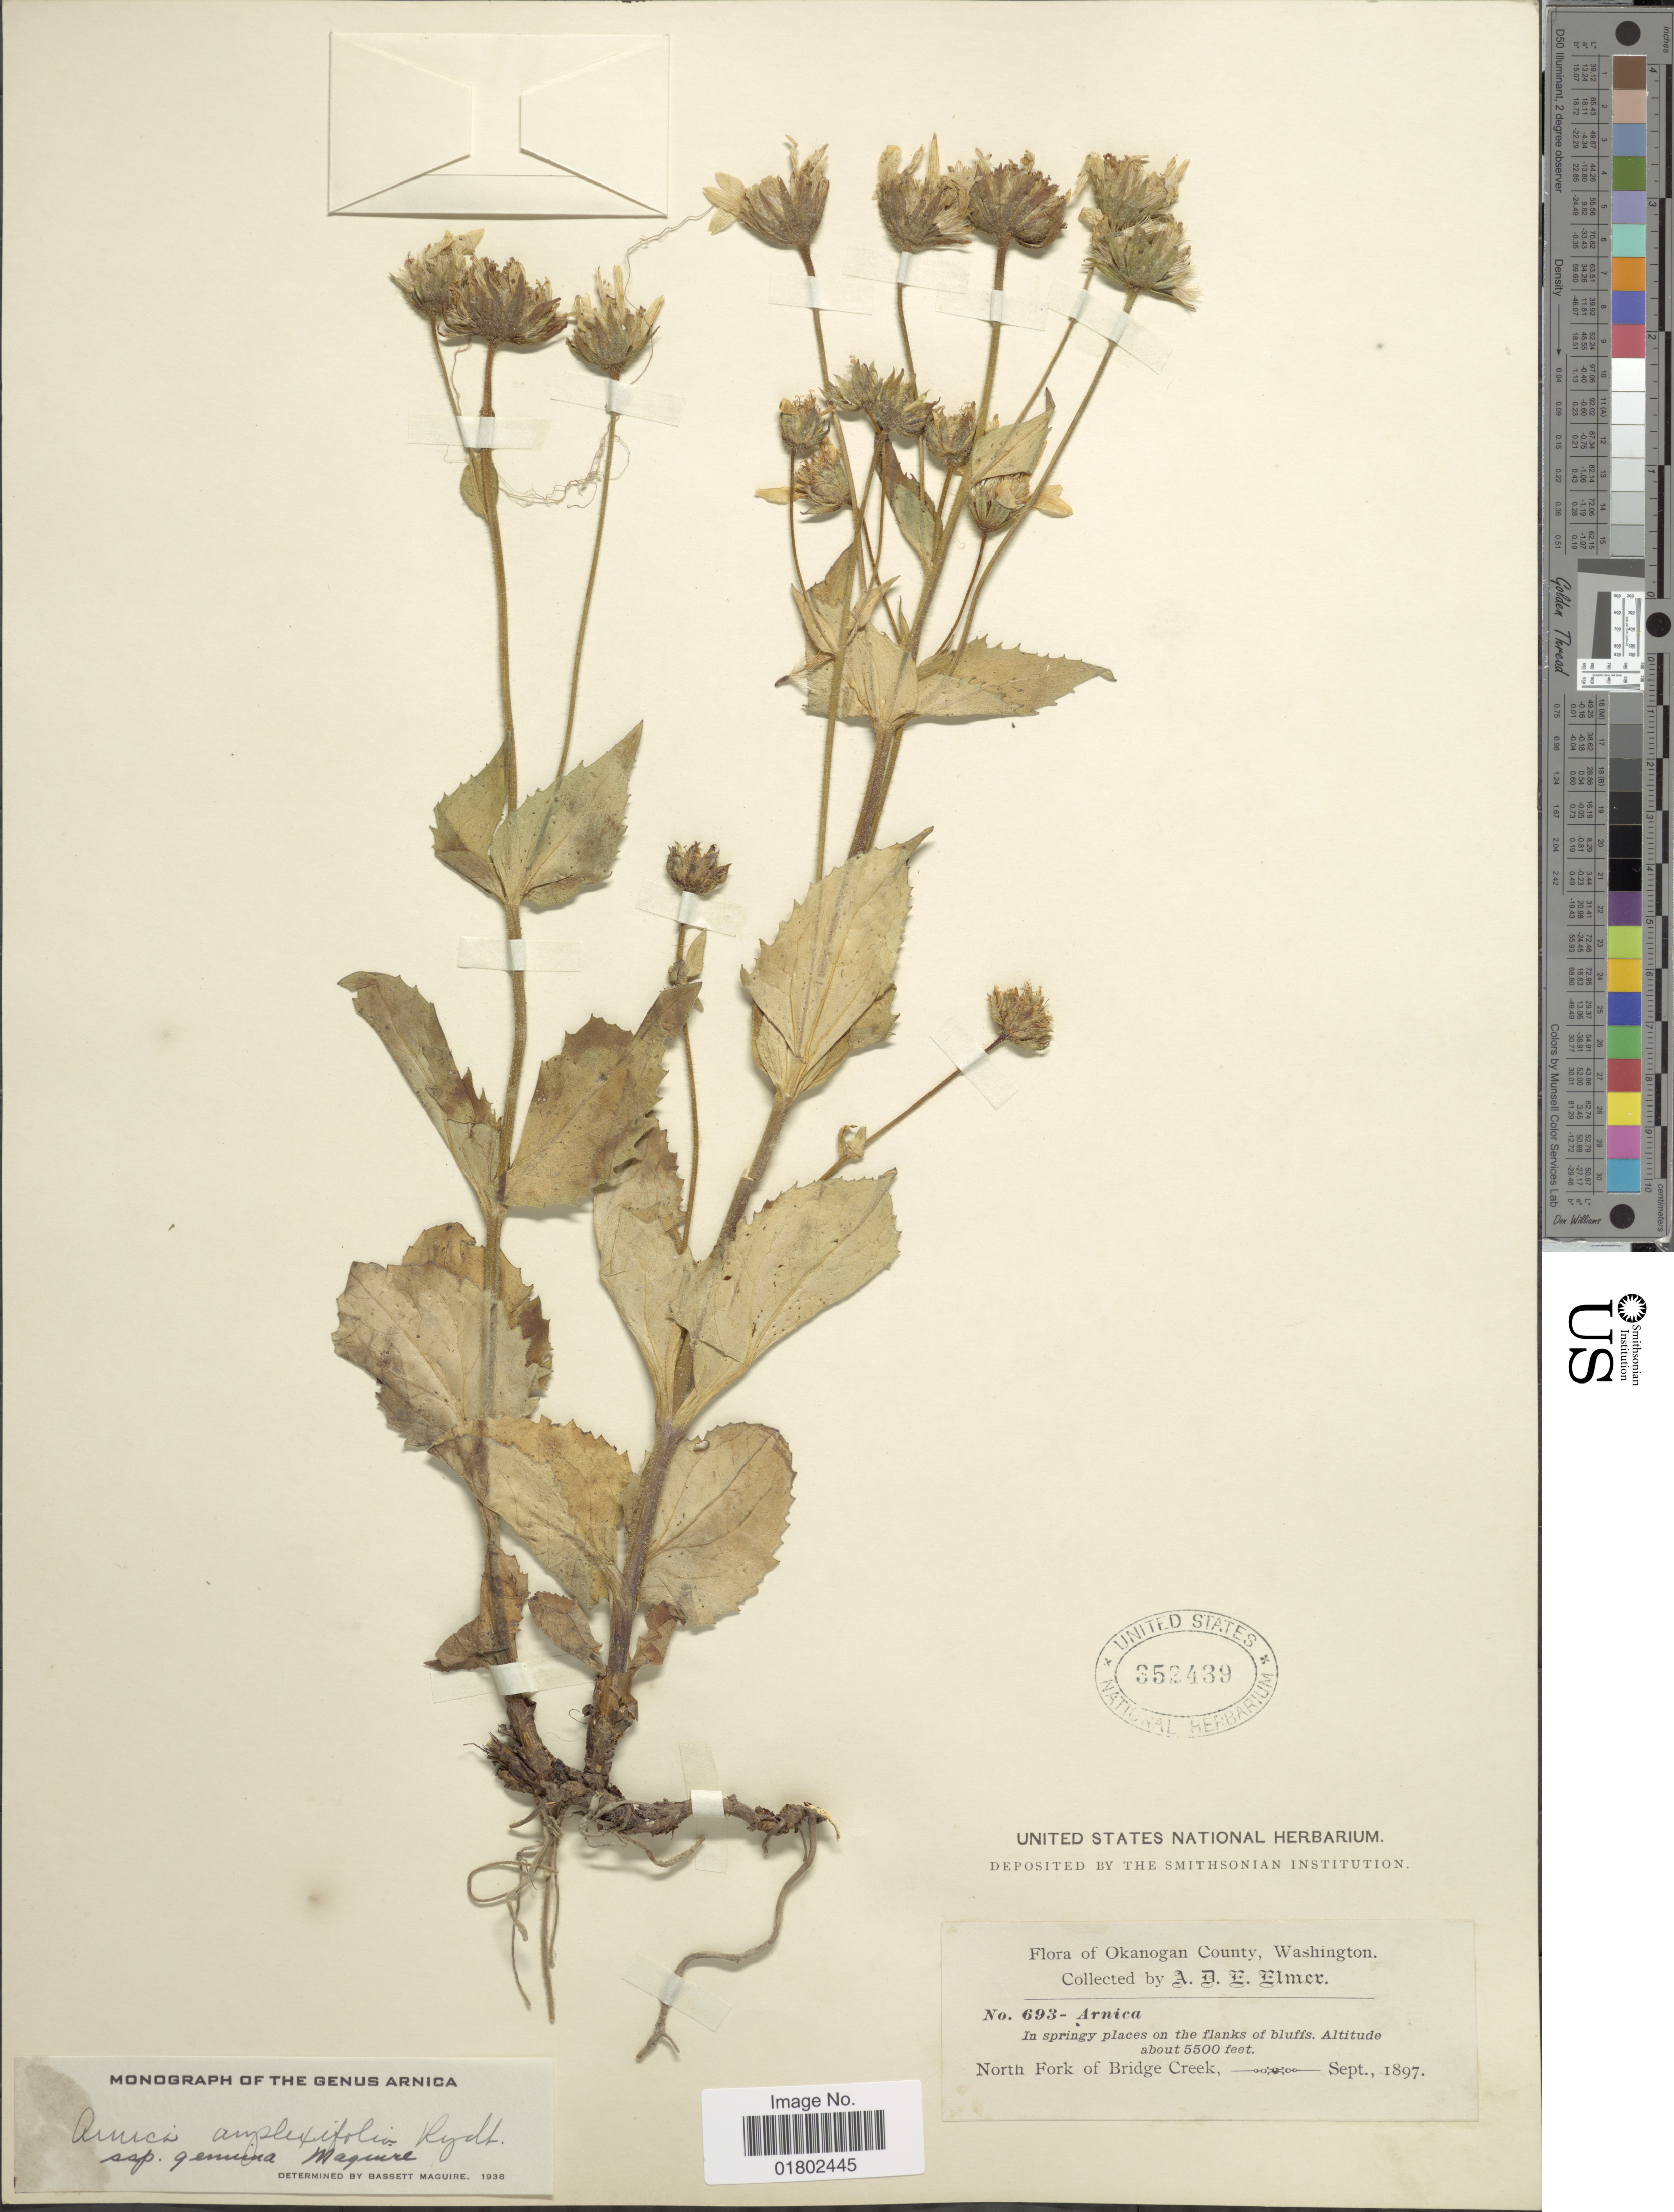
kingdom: Plantae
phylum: Tracheophyta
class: Magnoliopsida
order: Asterales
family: Asteraceae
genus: Arnica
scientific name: Arnica amplexifolia subsp. genuina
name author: Maguire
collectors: A. D. E. Elmer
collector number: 693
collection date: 1897-09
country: United States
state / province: Washington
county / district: Okanogan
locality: Okanogan County, on the flanks of bluffs, North Fork of Bridge Creek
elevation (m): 1676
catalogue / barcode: US 352439